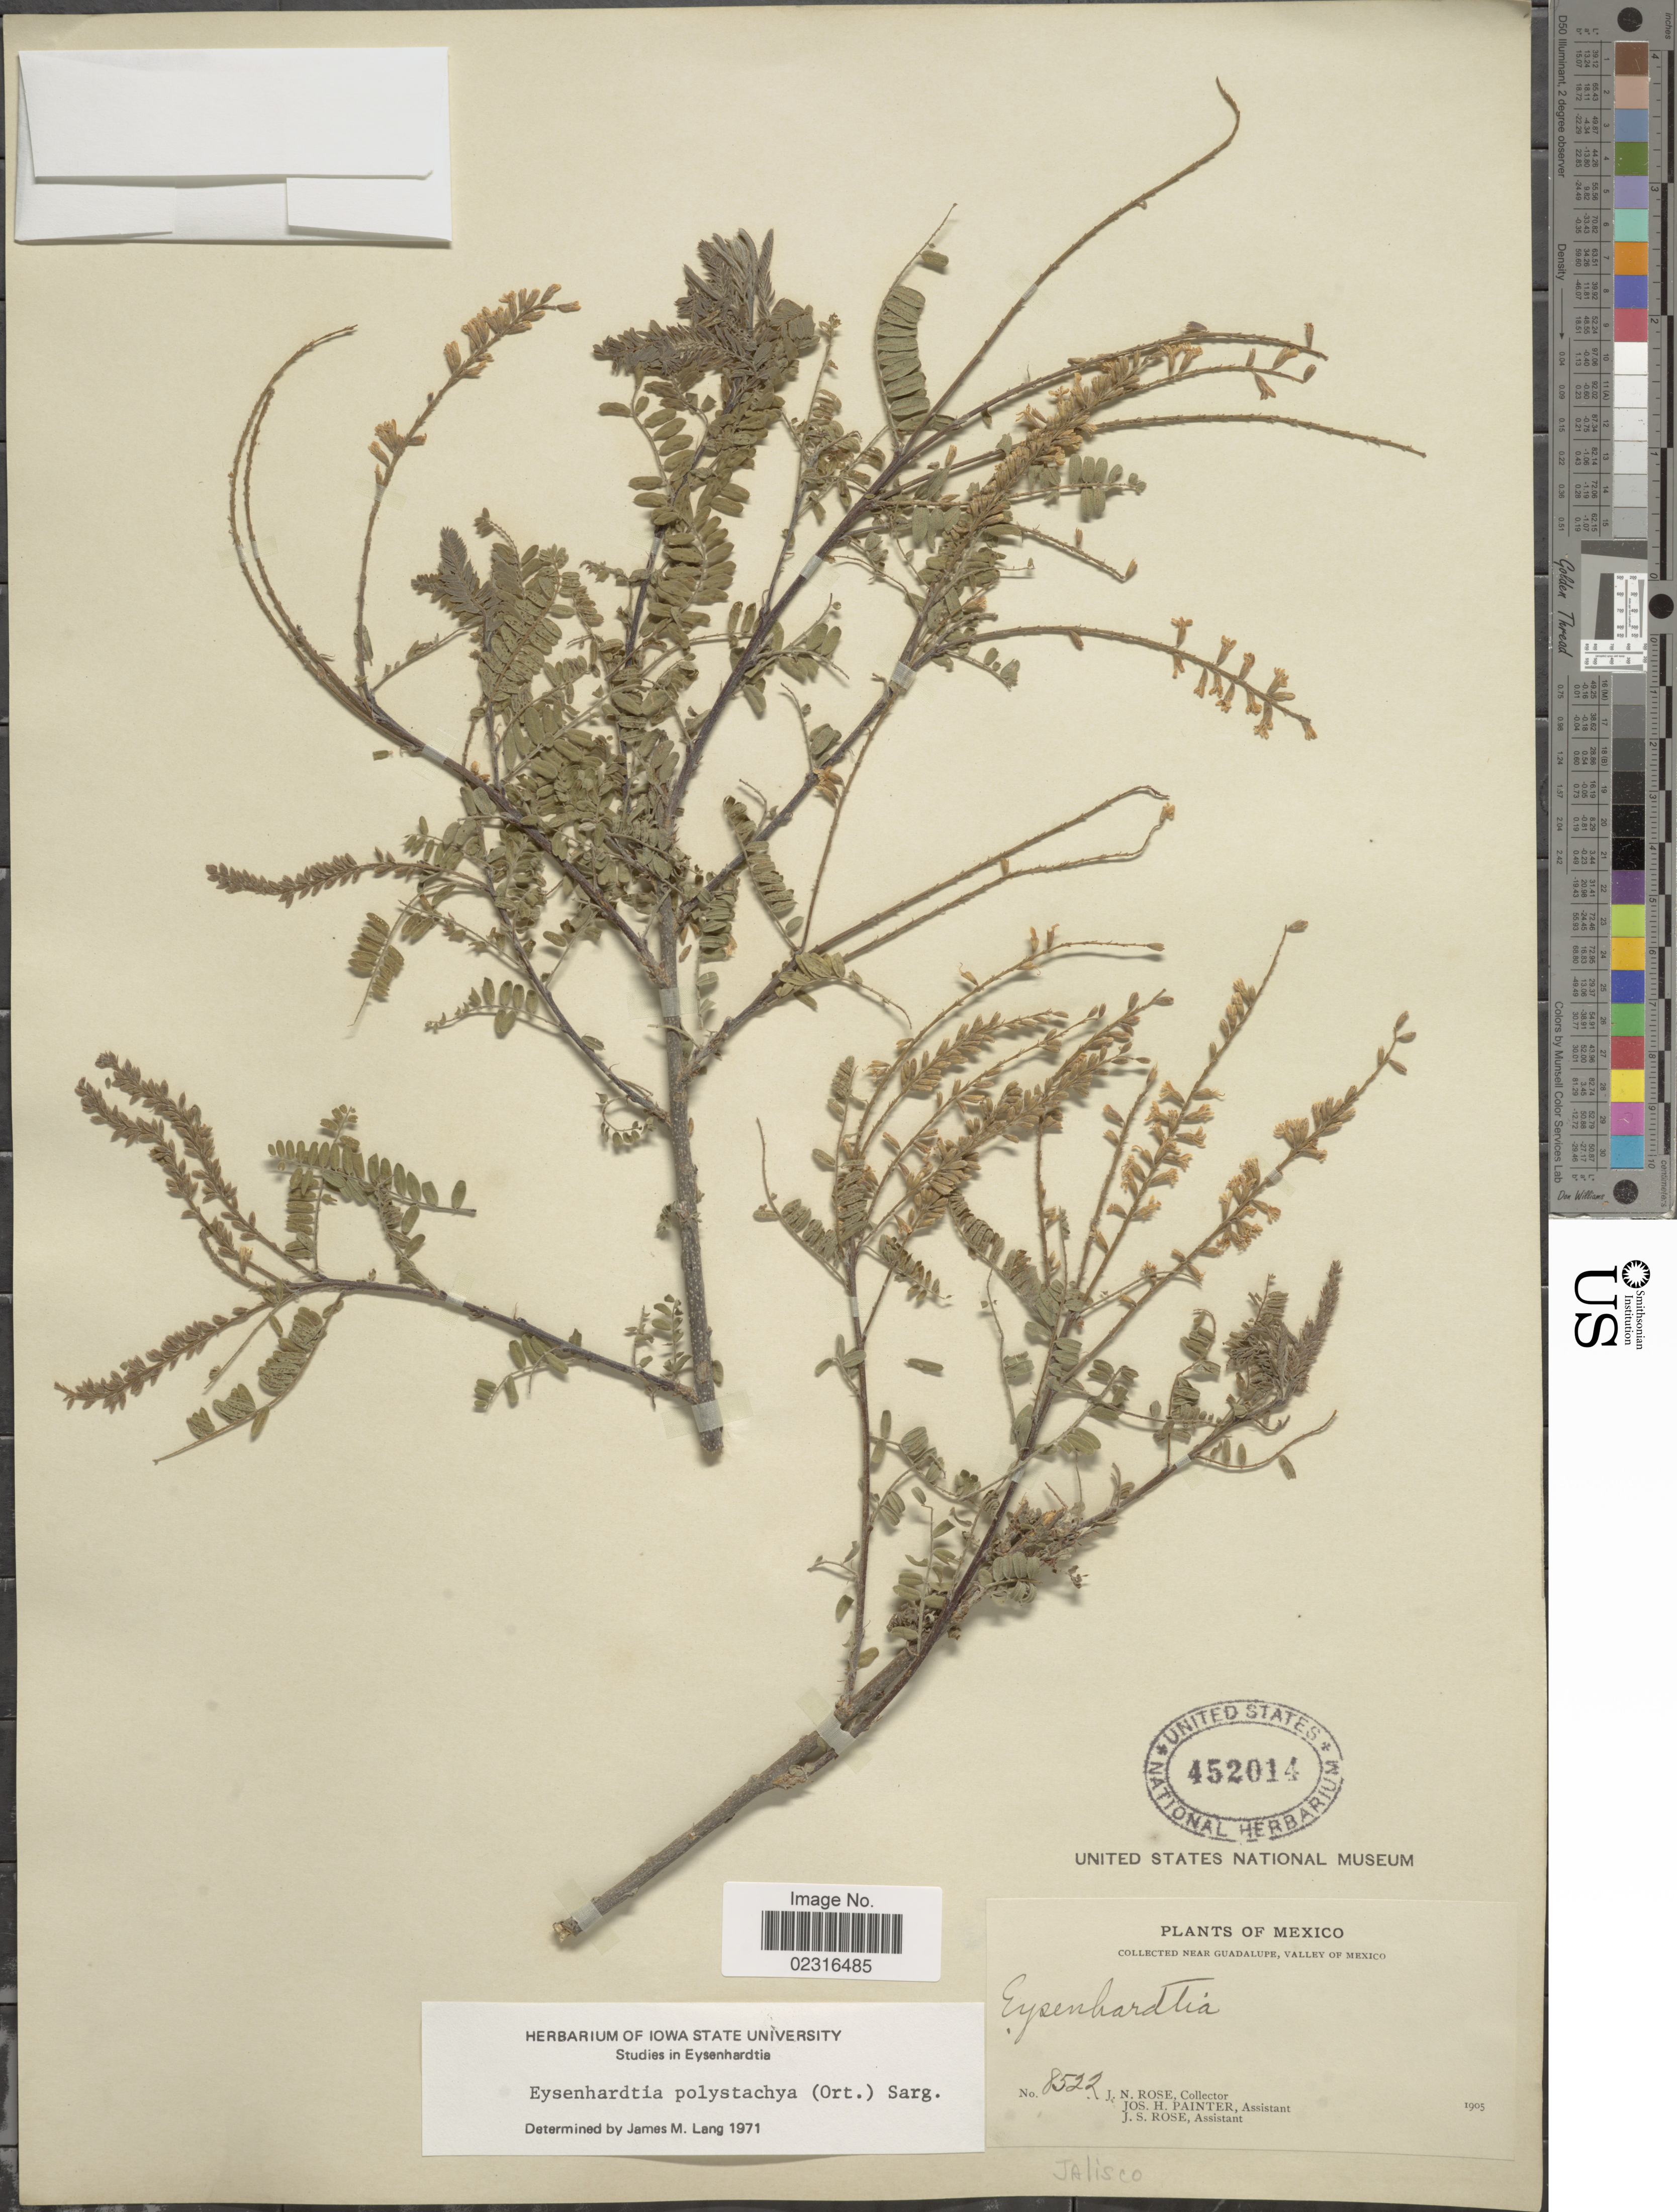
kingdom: Plantae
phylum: Tracheophyta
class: Magnoliopsida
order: Fabales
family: Fabaceae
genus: Eysenhardtia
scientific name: Eysenhardtia polystachya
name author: (Ortega) Sarg.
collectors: J. N. Rose, J. H. Painter & J. S. Rose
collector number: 8522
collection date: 1905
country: Mexico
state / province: Jalisco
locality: Near Guadalupe, Valley of Mexico, Jalisco [unsure placement].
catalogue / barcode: US 452014